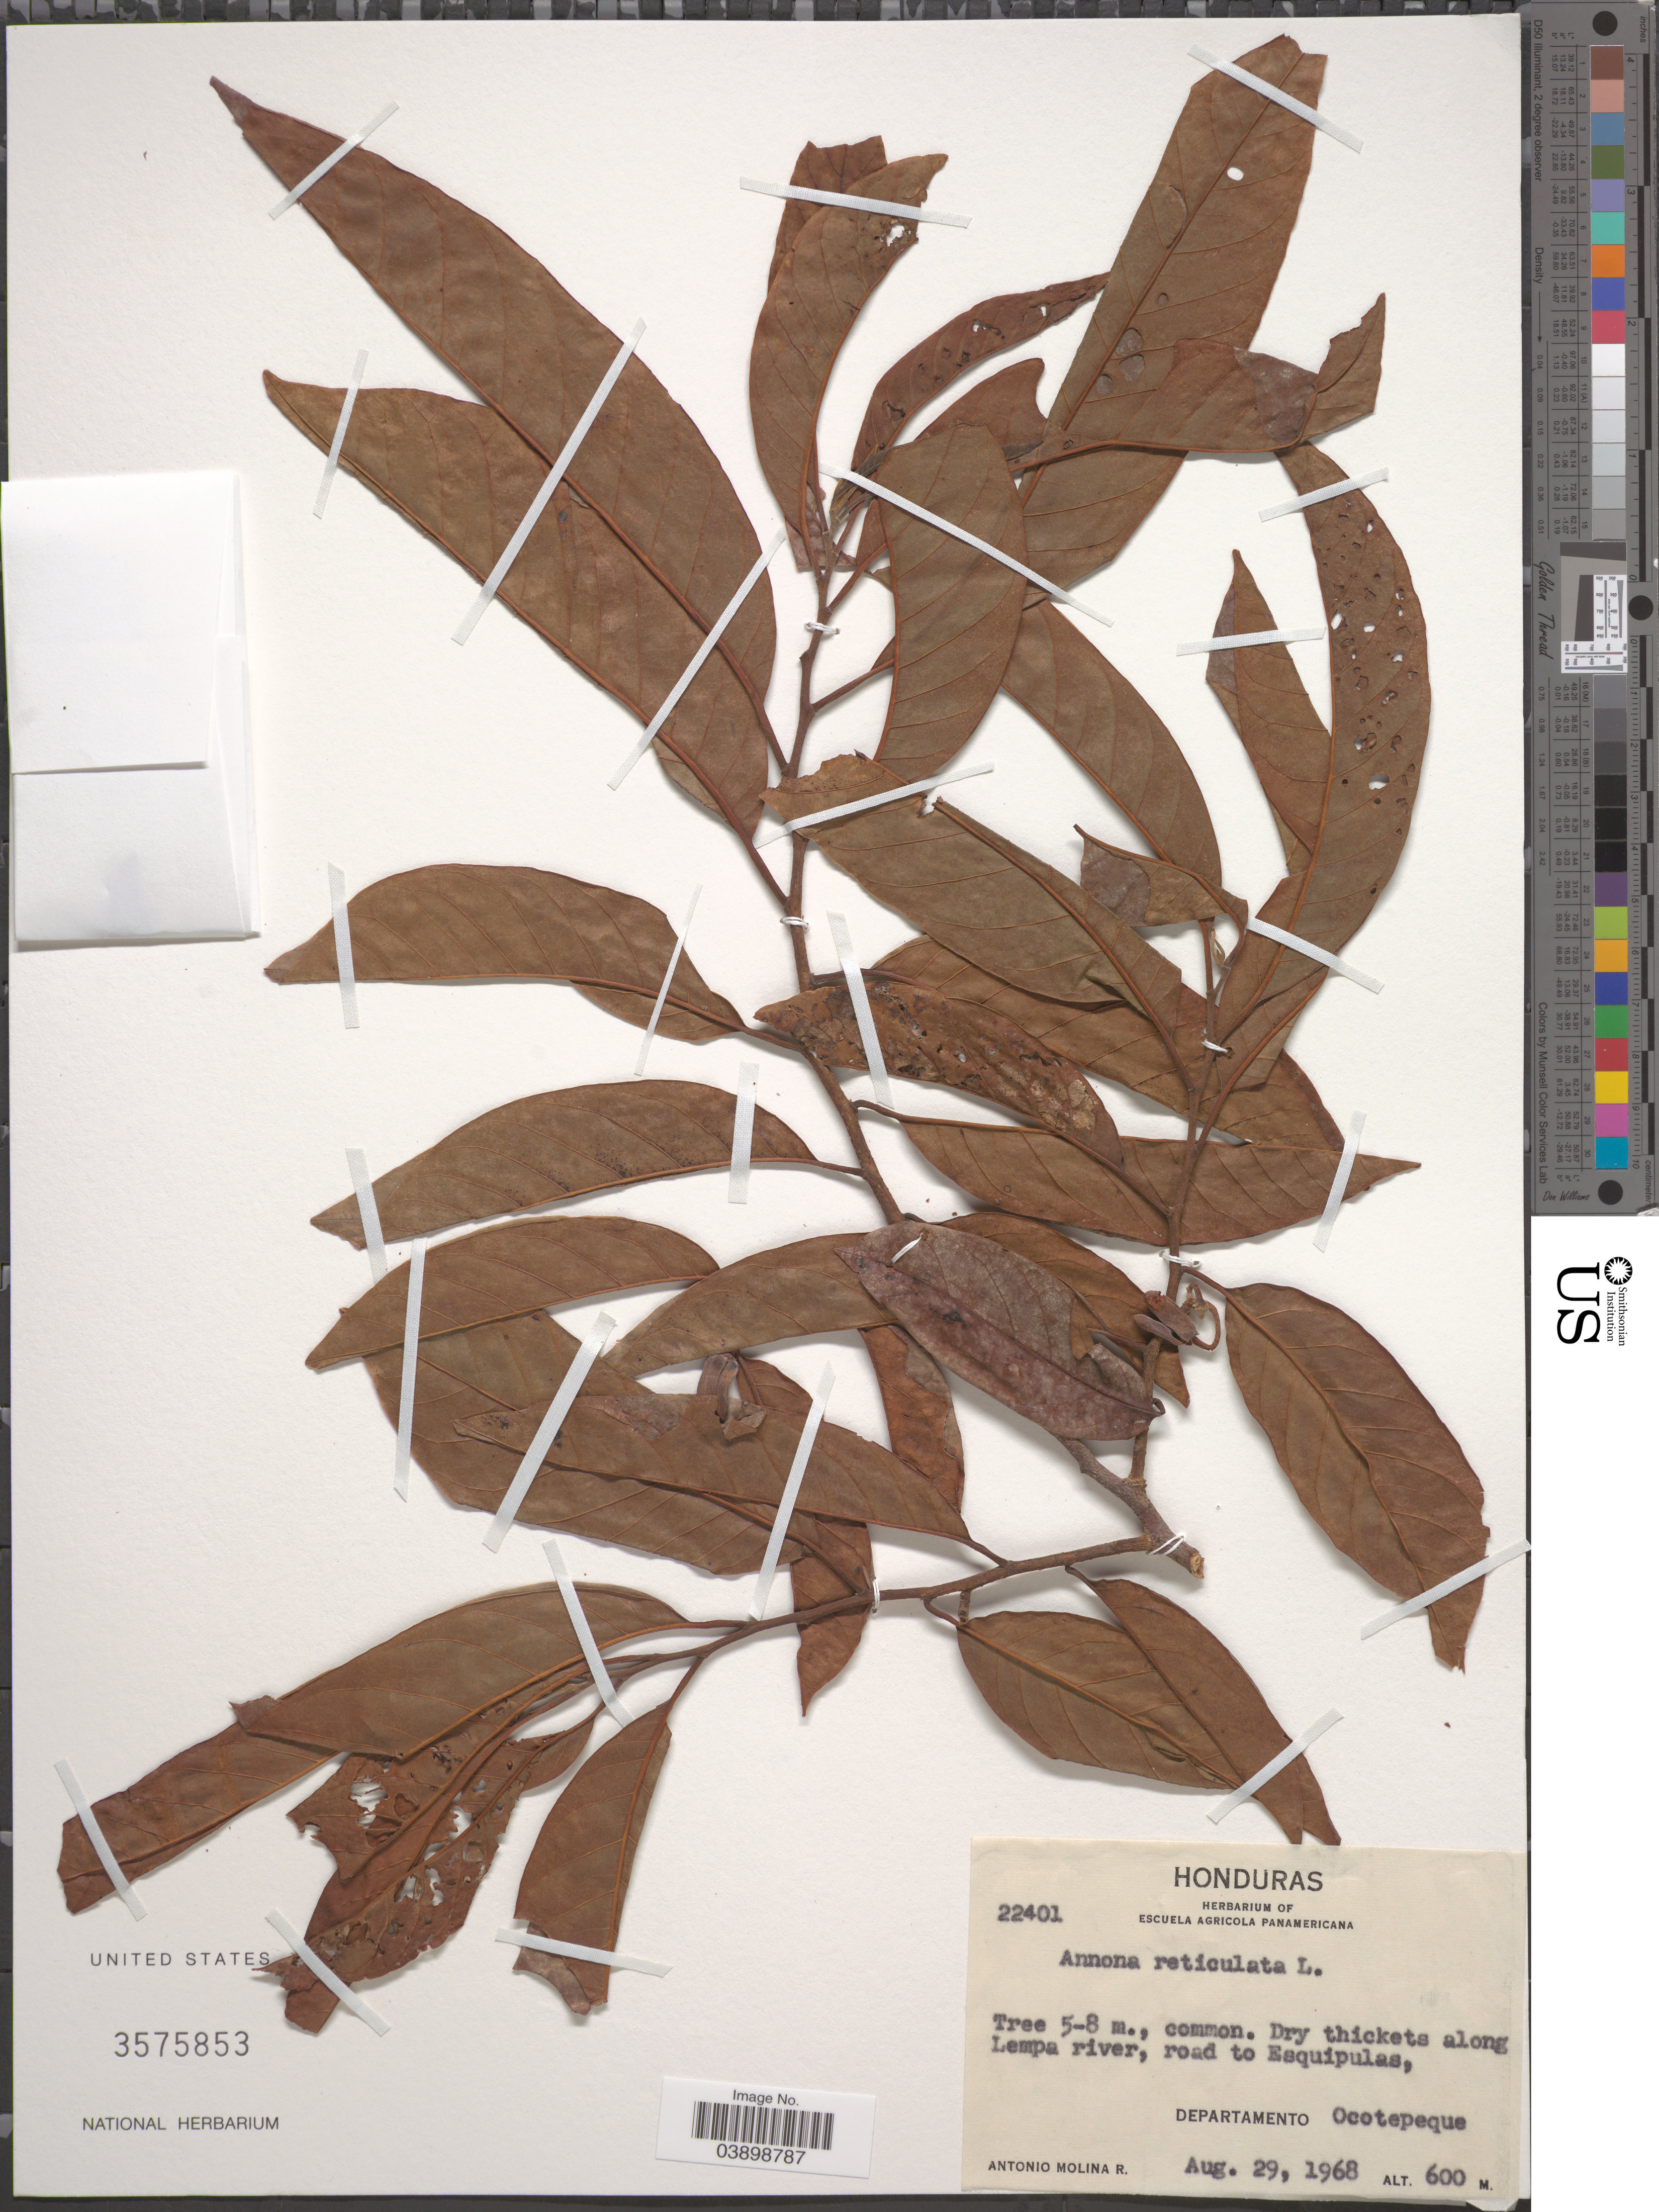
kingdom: Plantae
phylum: Tracheophyta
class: Magnoliopsida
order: Magnoliales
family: Annonaceae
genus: Annona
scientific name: Annona reticulata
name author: L.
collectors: A. Molina R.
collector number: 22401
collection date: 1968-08-29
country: Honduras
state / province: Ocotepeque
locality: Along Lempa river, road to Esquipulas, Departamento Ocotepeque.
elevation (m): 600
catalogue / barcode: US 3575853